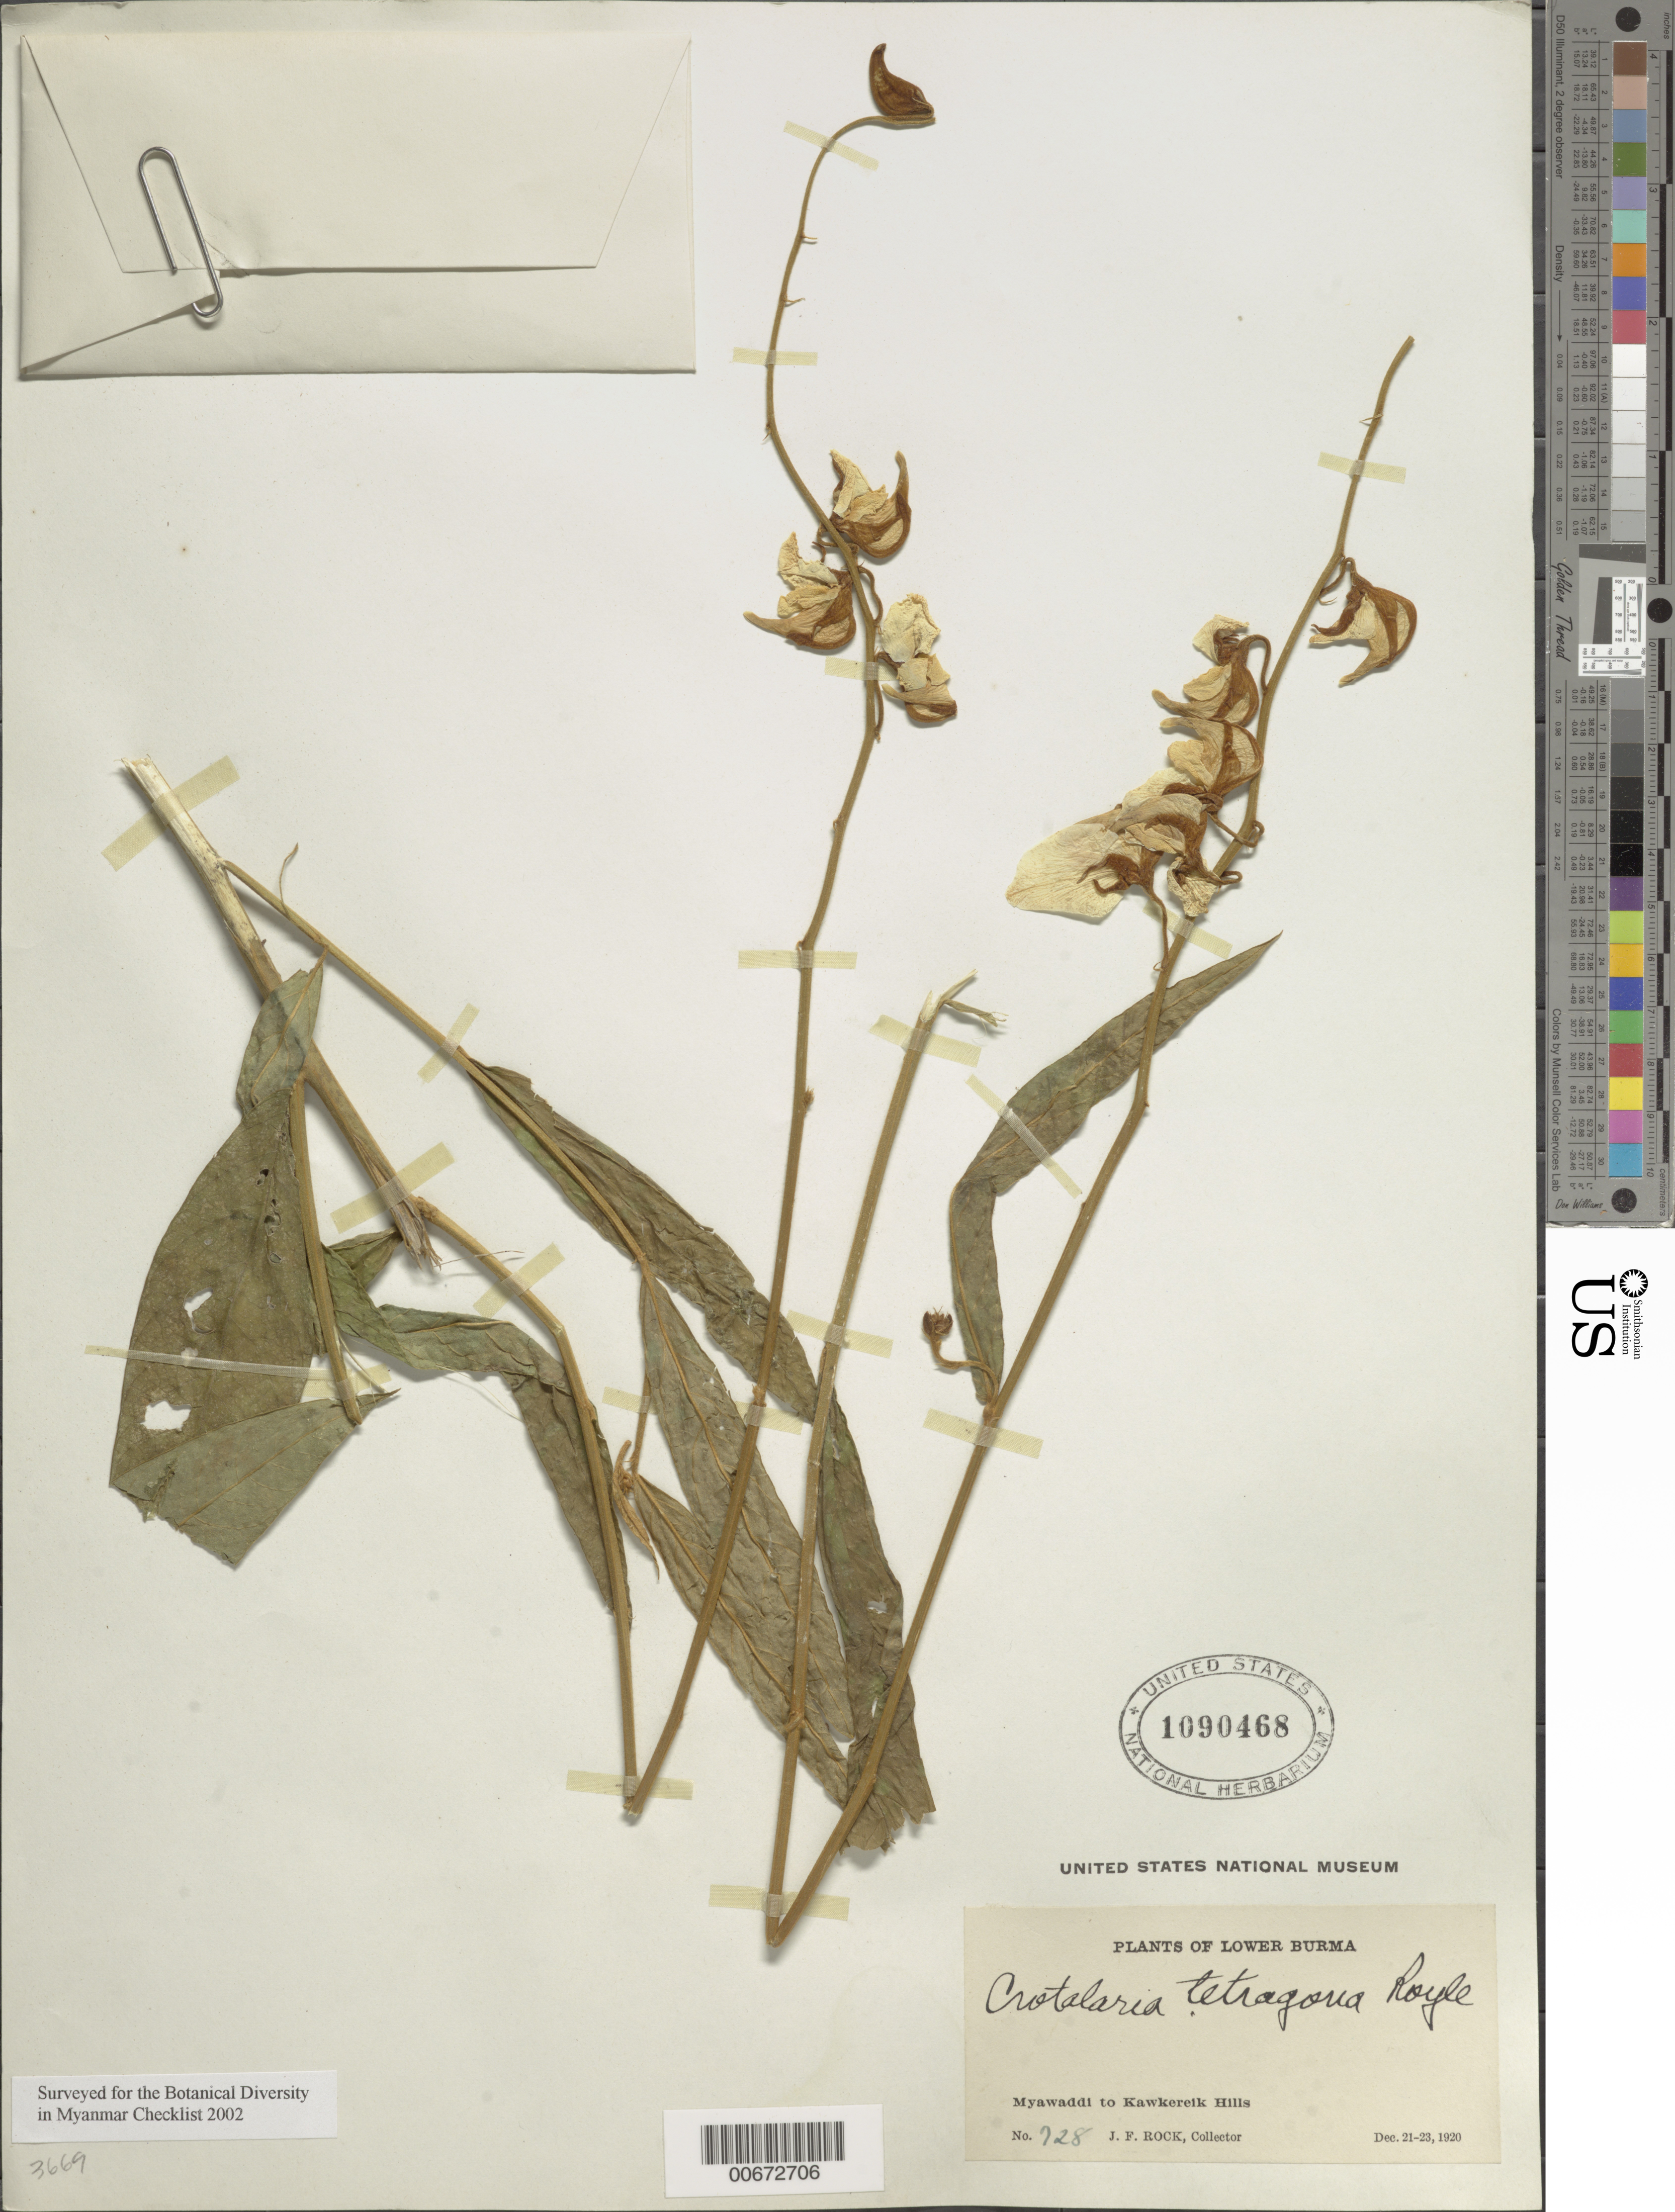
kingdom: Plantae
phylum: Tracheophyta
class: Magnoliopsida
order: Fabales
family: Fabaceae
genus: Crotalaria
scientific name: Crotalaria tetragona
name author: Roxb. ex Andrews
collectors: J. F. Rock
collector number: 728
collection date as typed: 21 Dec 1920 to 23 Dec 1920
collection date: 1920-12-21/1920-12-23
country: Myanmar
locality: Lower Burma, Myawaddi to Kawkereik Hills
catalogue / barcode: US 1090468